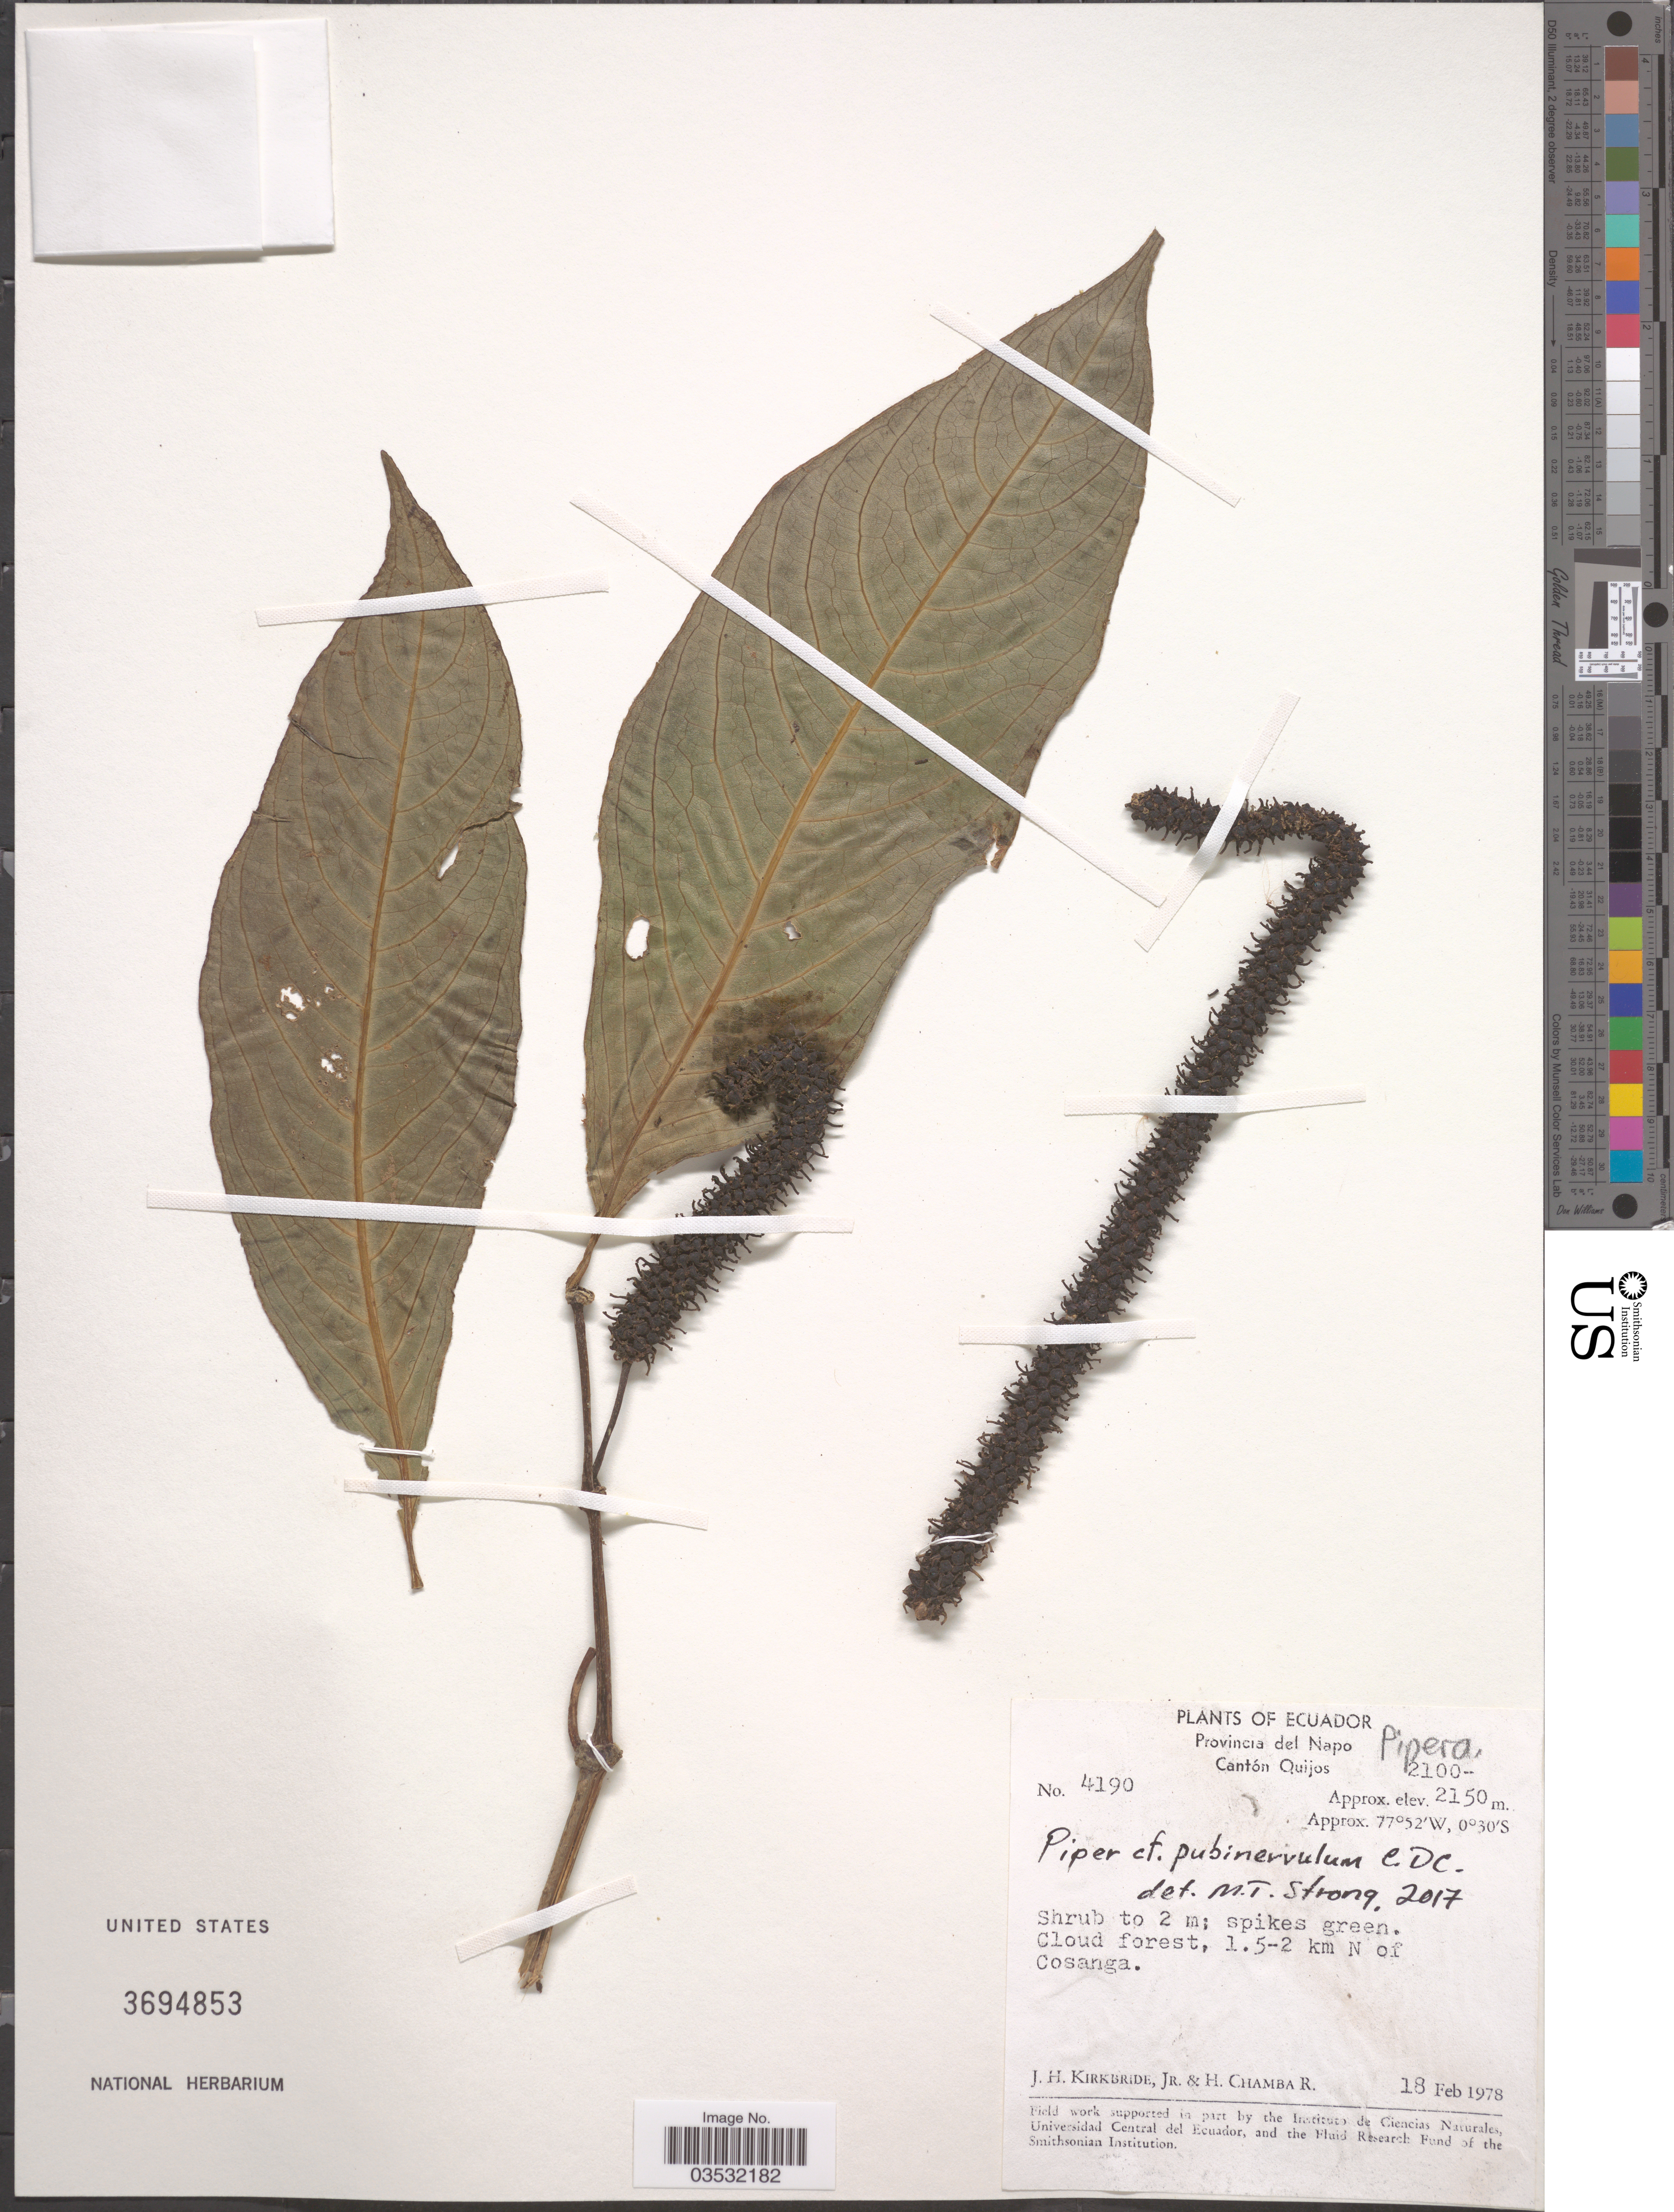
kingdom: Plantae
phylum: Tracheophyta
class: Magnoliopsida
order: Piperales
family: Piperaceae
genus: Piper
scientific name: Piper pubinervulum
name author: C. DC.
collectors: J. H. Kirkbride & H. Chamba R.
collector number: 4190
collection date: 1978-02-18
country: Ecuador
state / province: Napo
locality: Cantón Quijos. 1.5-2 km N of Cosanga.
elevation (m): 2100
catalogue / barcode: US 3694853